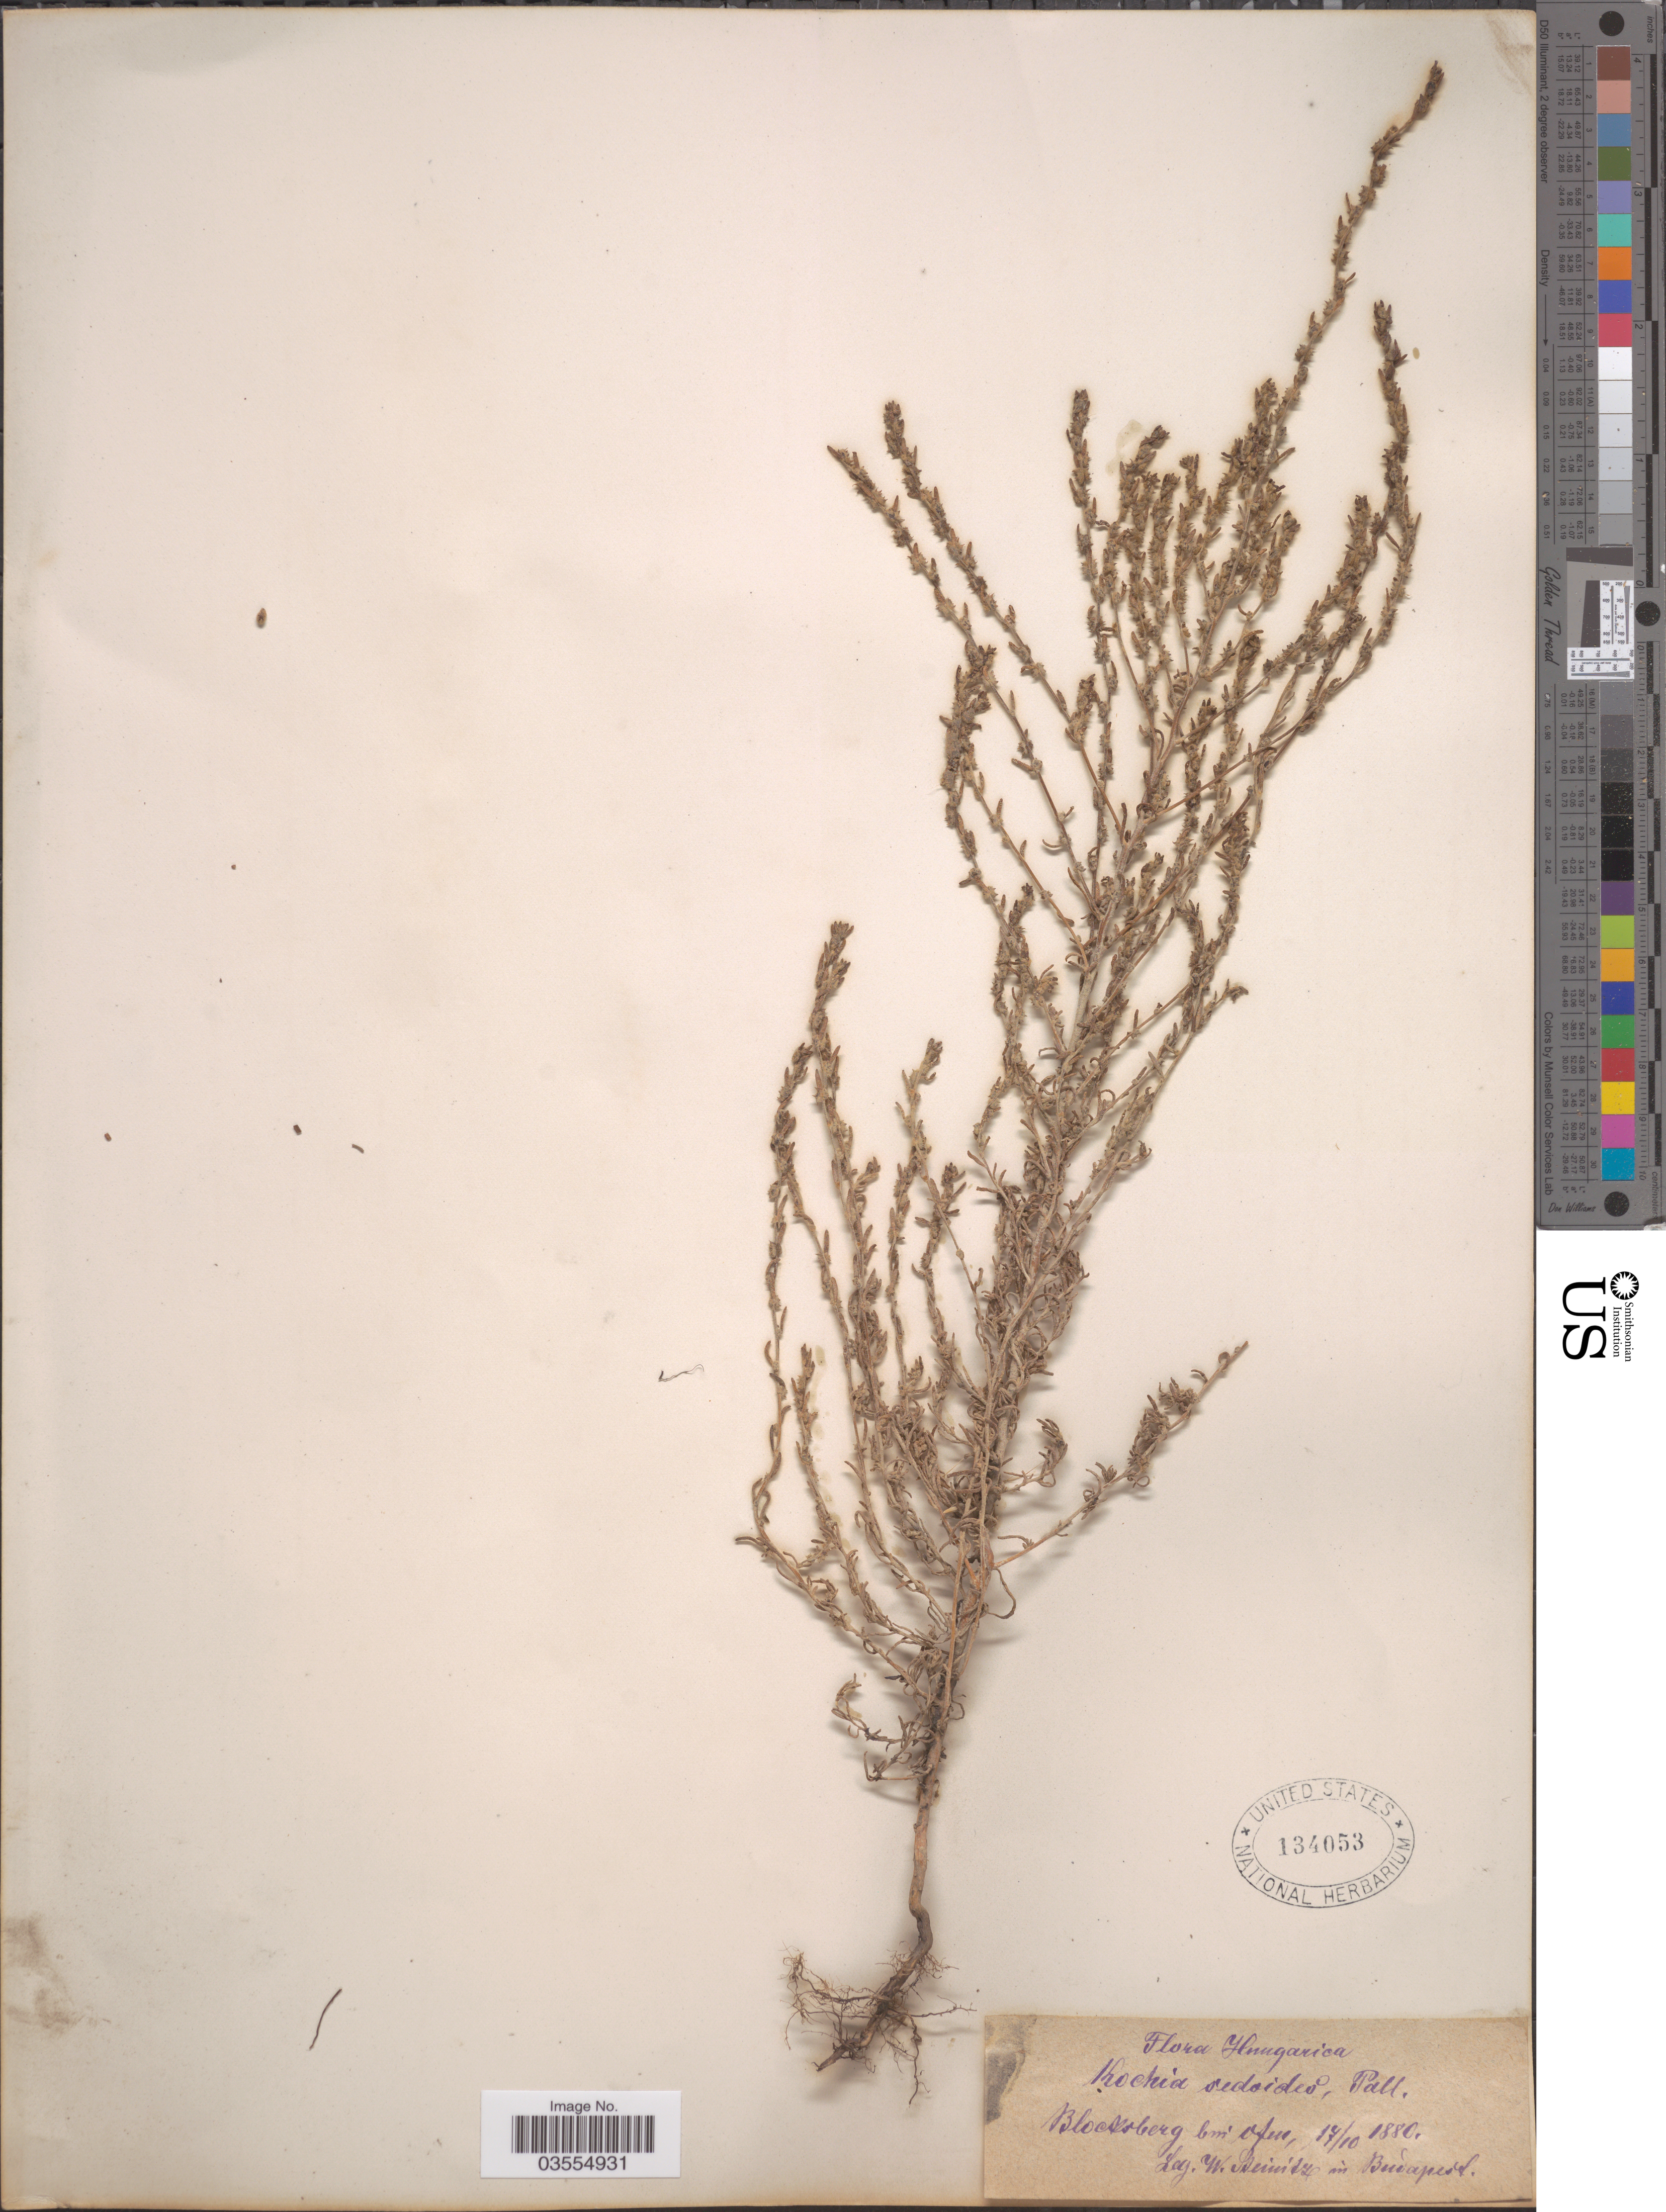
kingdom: Plantae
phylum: Tracheophyta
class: Magnoliopsida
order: Caryophyllales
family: Amaranthaceae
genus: Grubovia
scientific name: Grubovia sedoides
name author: (Pall.) G.L. Chu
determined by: Strong, Mark T., (BOT), Smithsonian Institution - National Museum of Natural History (UNITED STATES)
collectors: -. Steinitz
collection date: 1880-10-17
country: Hungary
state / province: Budapest, Capital District of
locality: Blocksberg bei Ofen.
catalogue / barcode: US 134053